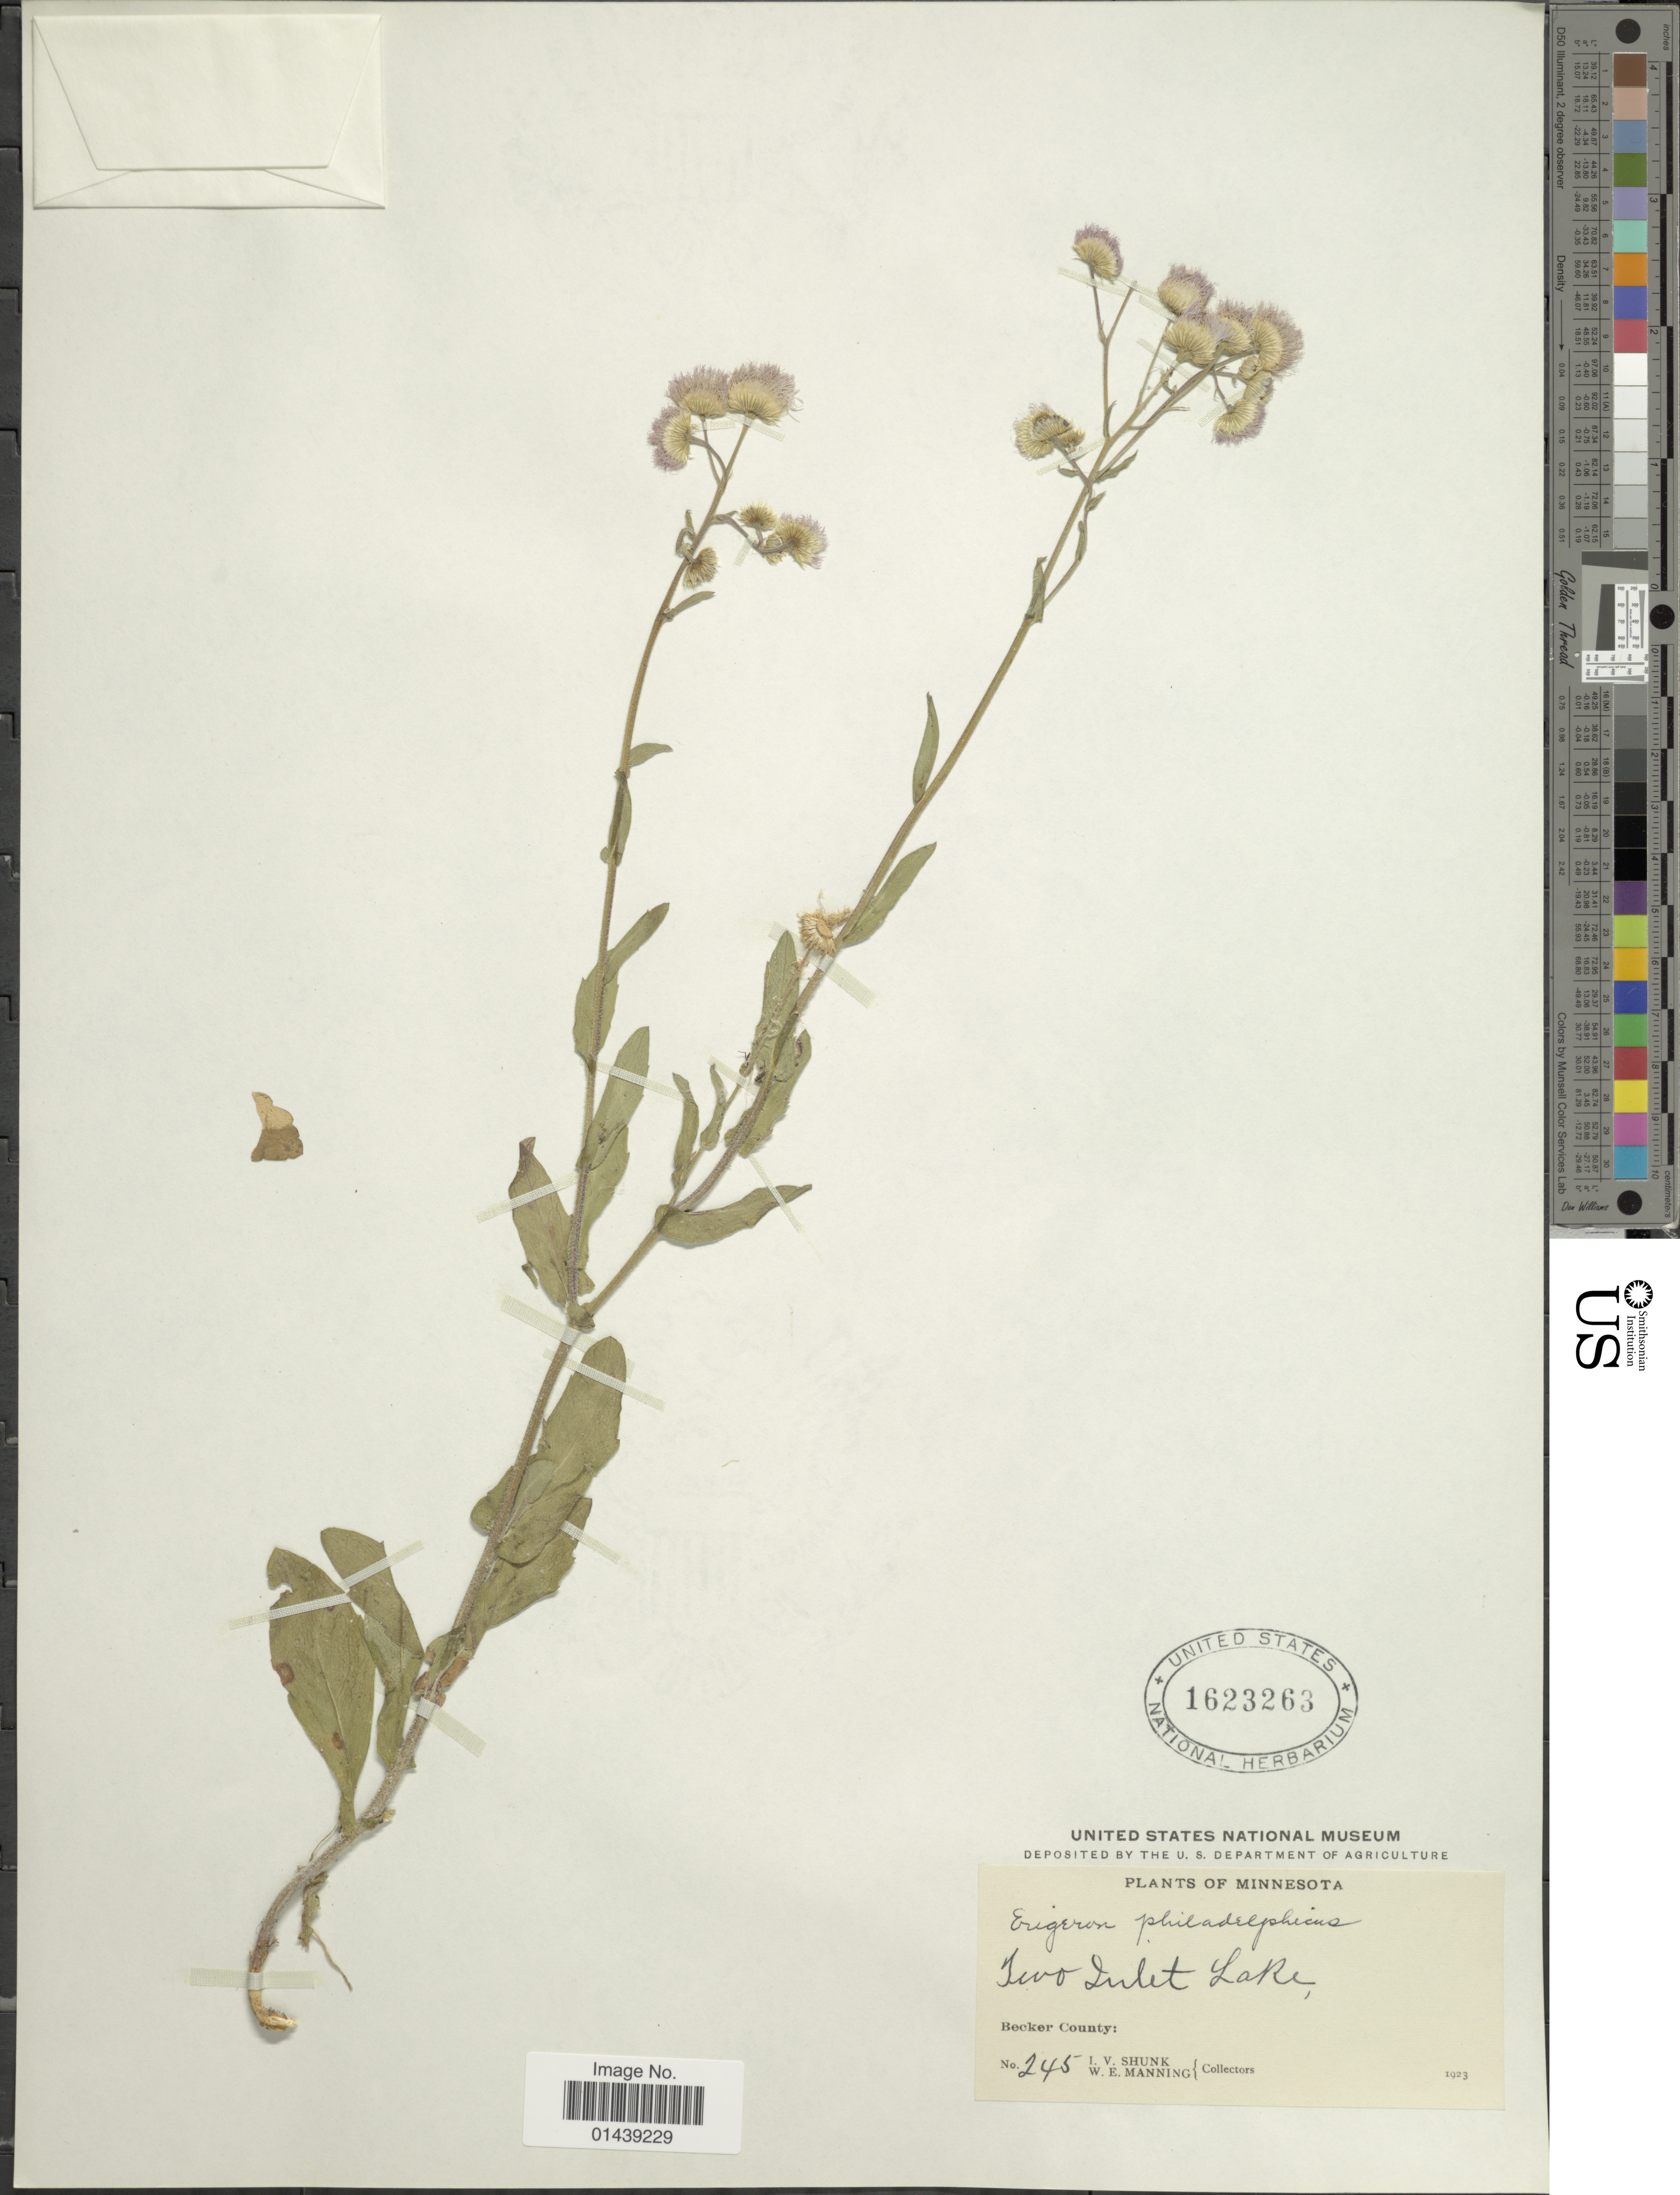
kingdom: Plantae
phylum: Tracheophyta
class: Magnoliopsida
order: Asterales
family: Asteraceae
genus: Erigeron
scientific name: Erigeron philadelphicus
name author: L.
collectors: I. Shunk & W. Manning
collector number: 245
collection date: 1923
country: United States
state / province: Minnesota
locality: Tevo Inlet Lake, Becker County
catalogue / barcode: US 1623263